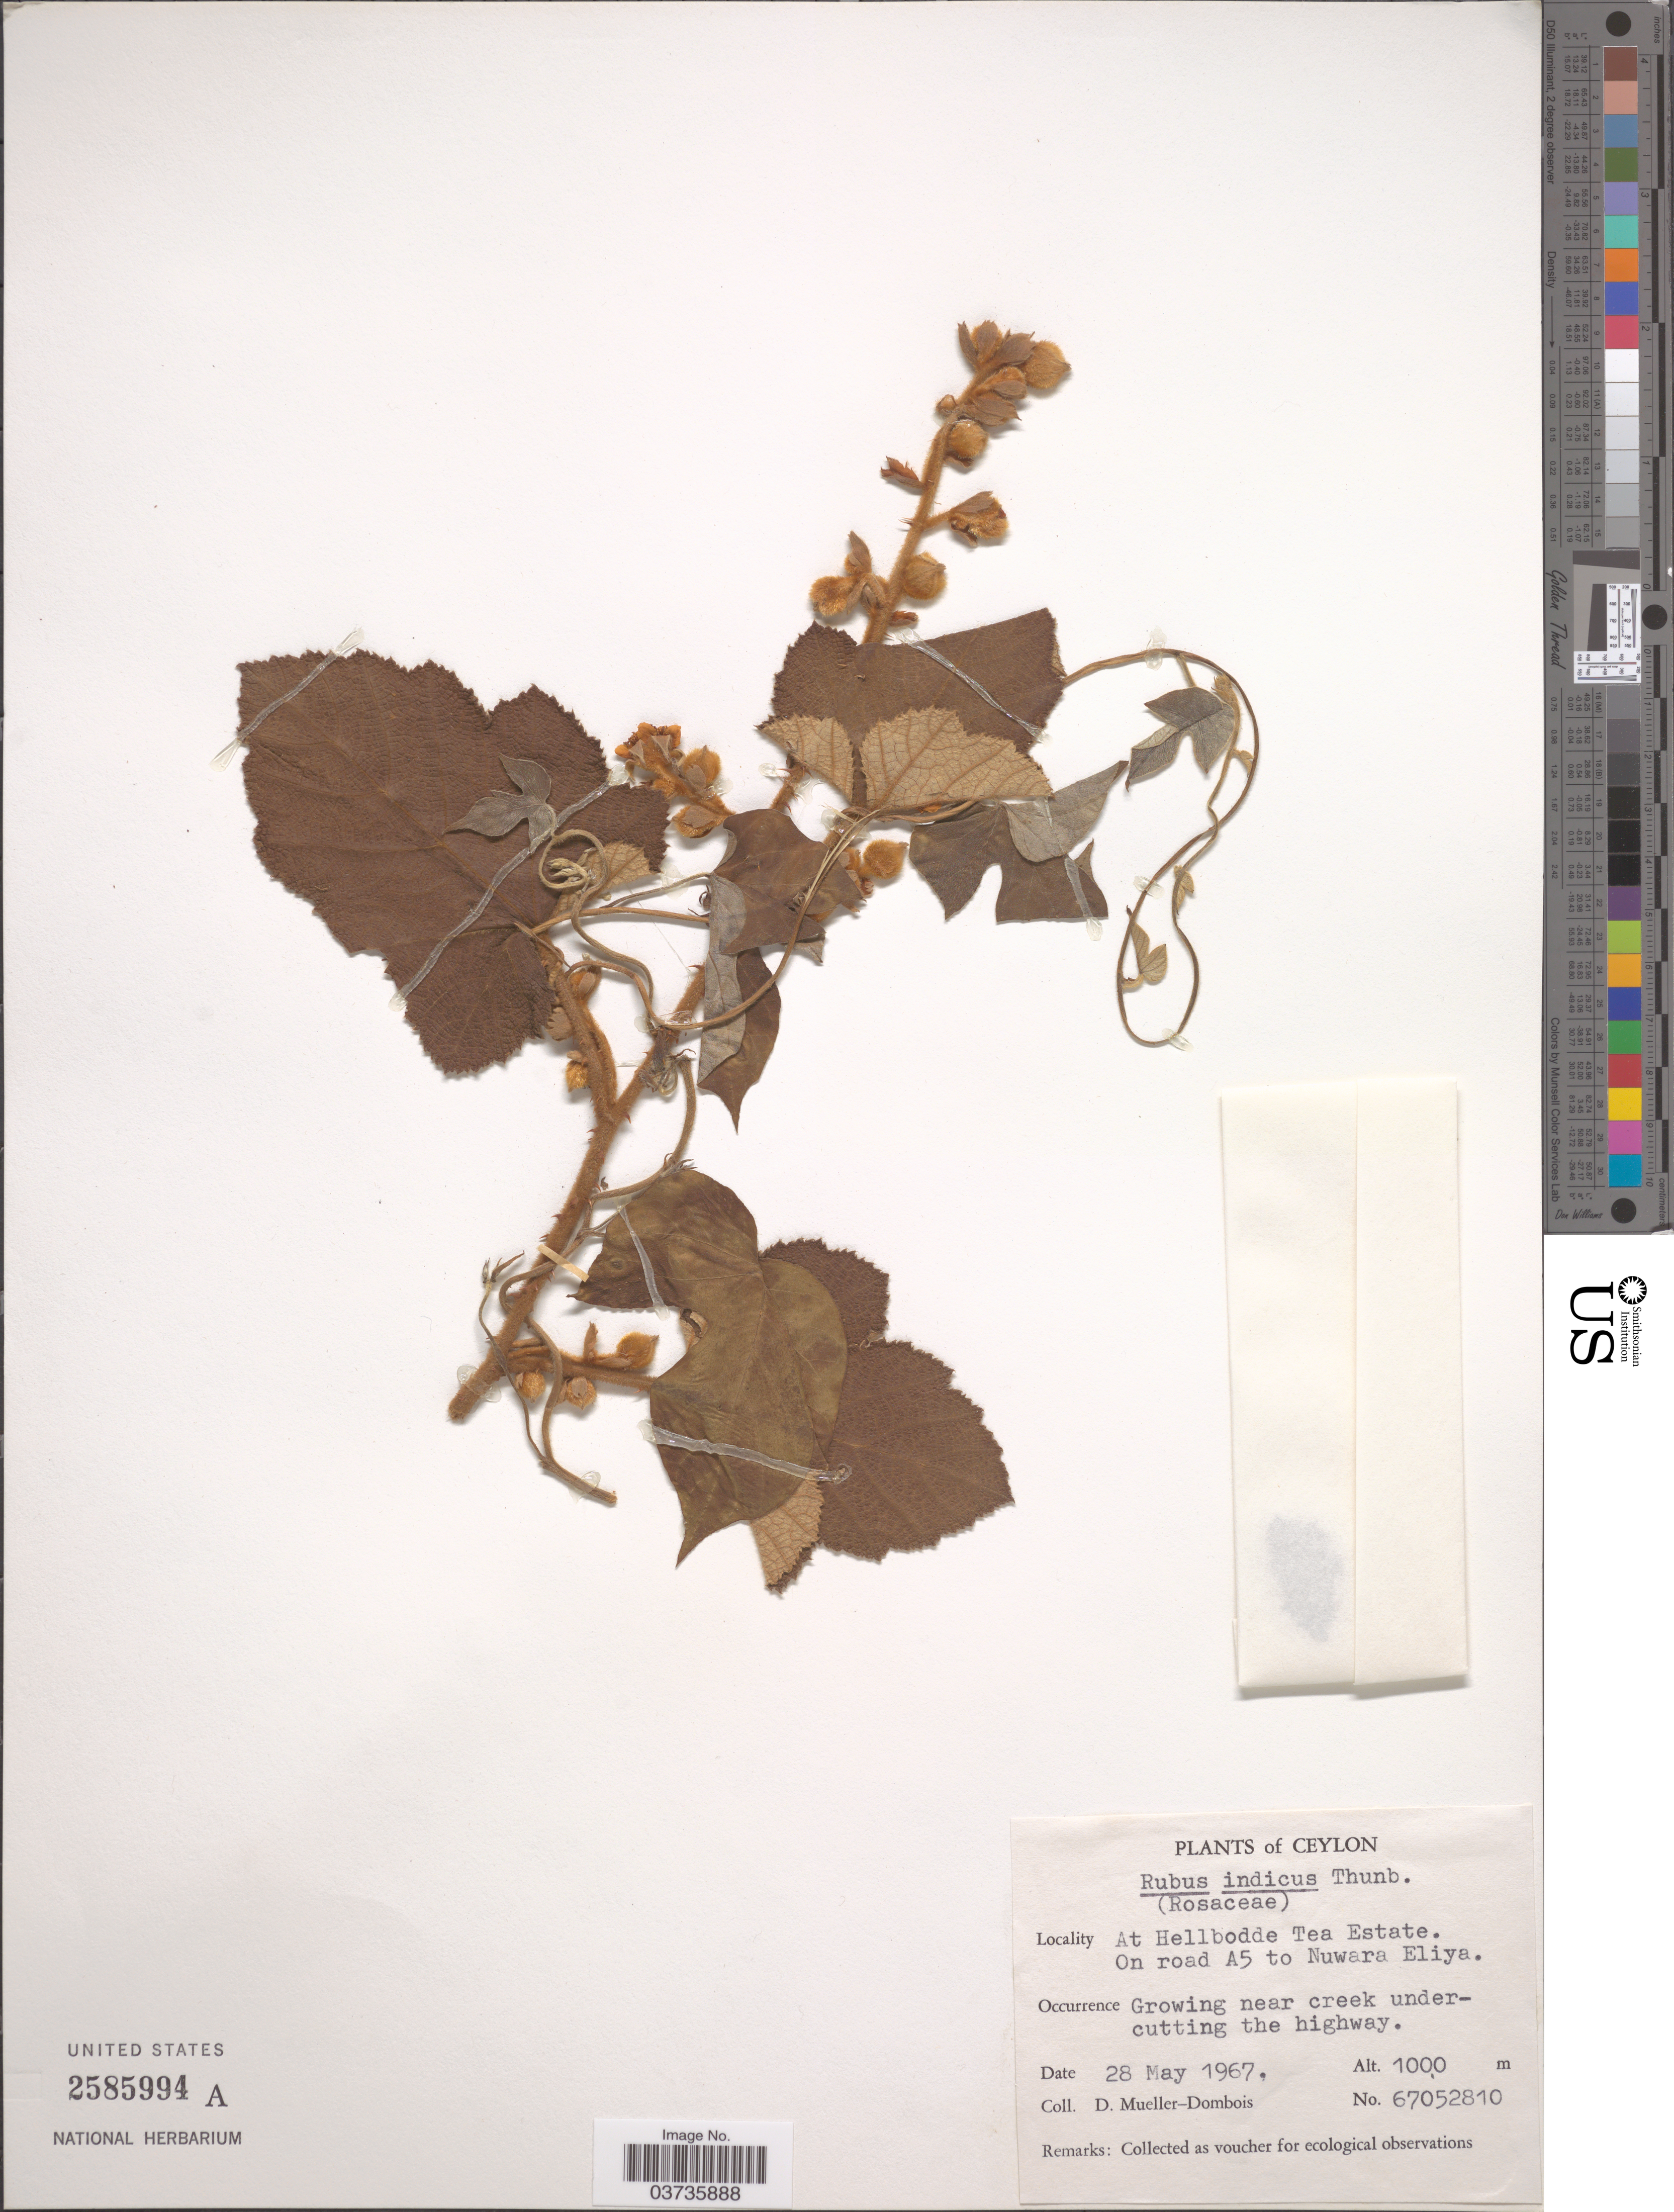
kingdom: Plantae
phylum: Tracheophyta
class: Magnoliopsida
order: Rosales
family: Rosaceae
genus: Rubus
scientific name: Rubus indicus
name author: Lesch. ex Ser.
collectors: D. Mueller-Dombois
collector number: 67052810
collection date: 1967-05-28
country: Sri Lanka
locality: Ceylon. At Hellbodde Tea Estate. On road A5 to Nuwara Eliya.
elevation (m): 1000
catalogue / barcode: US 2585994A